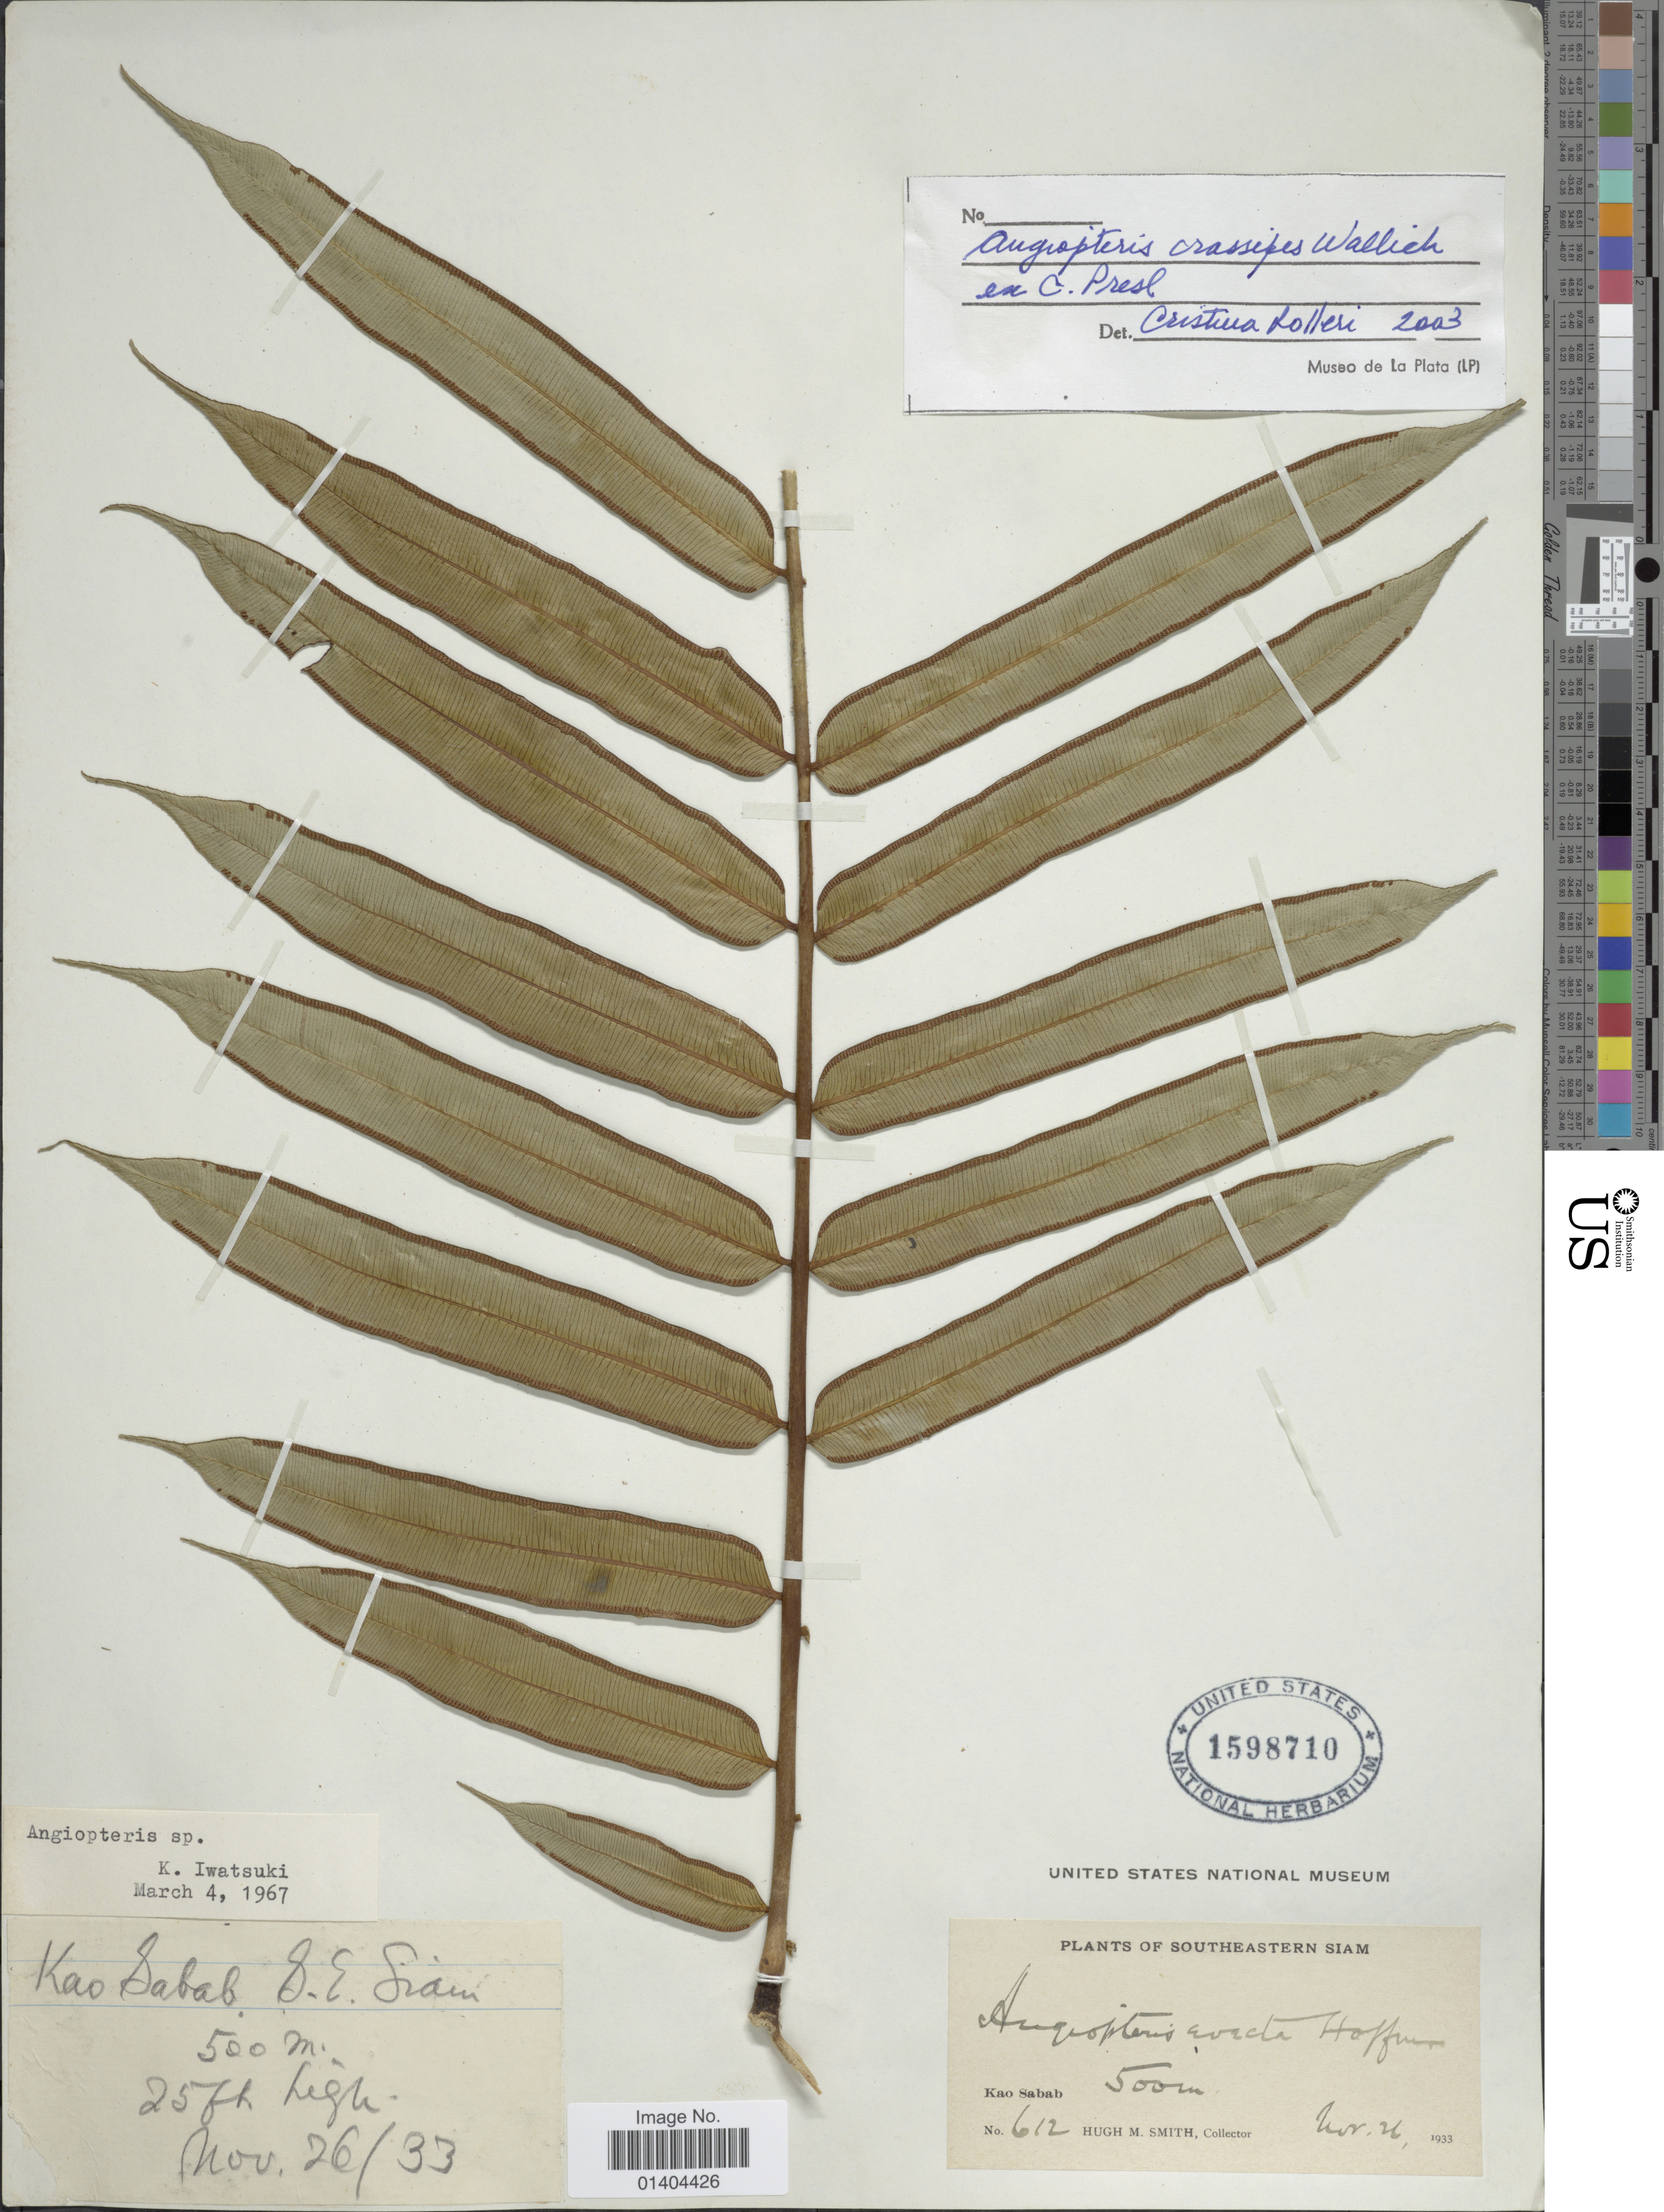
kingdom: Plantae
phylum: Tracheophyta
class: Polypodiopsida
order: Marattiales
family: Marattiaceae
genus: Angiopteris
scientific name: Angiopteris crassipes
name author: Wall. ex C. Presl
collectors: H. M. Smith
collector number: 612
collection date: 1933-11-26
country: Thailand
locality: Southeastern Siam, Kao Sabab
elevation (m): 500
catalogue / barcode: US 1598710